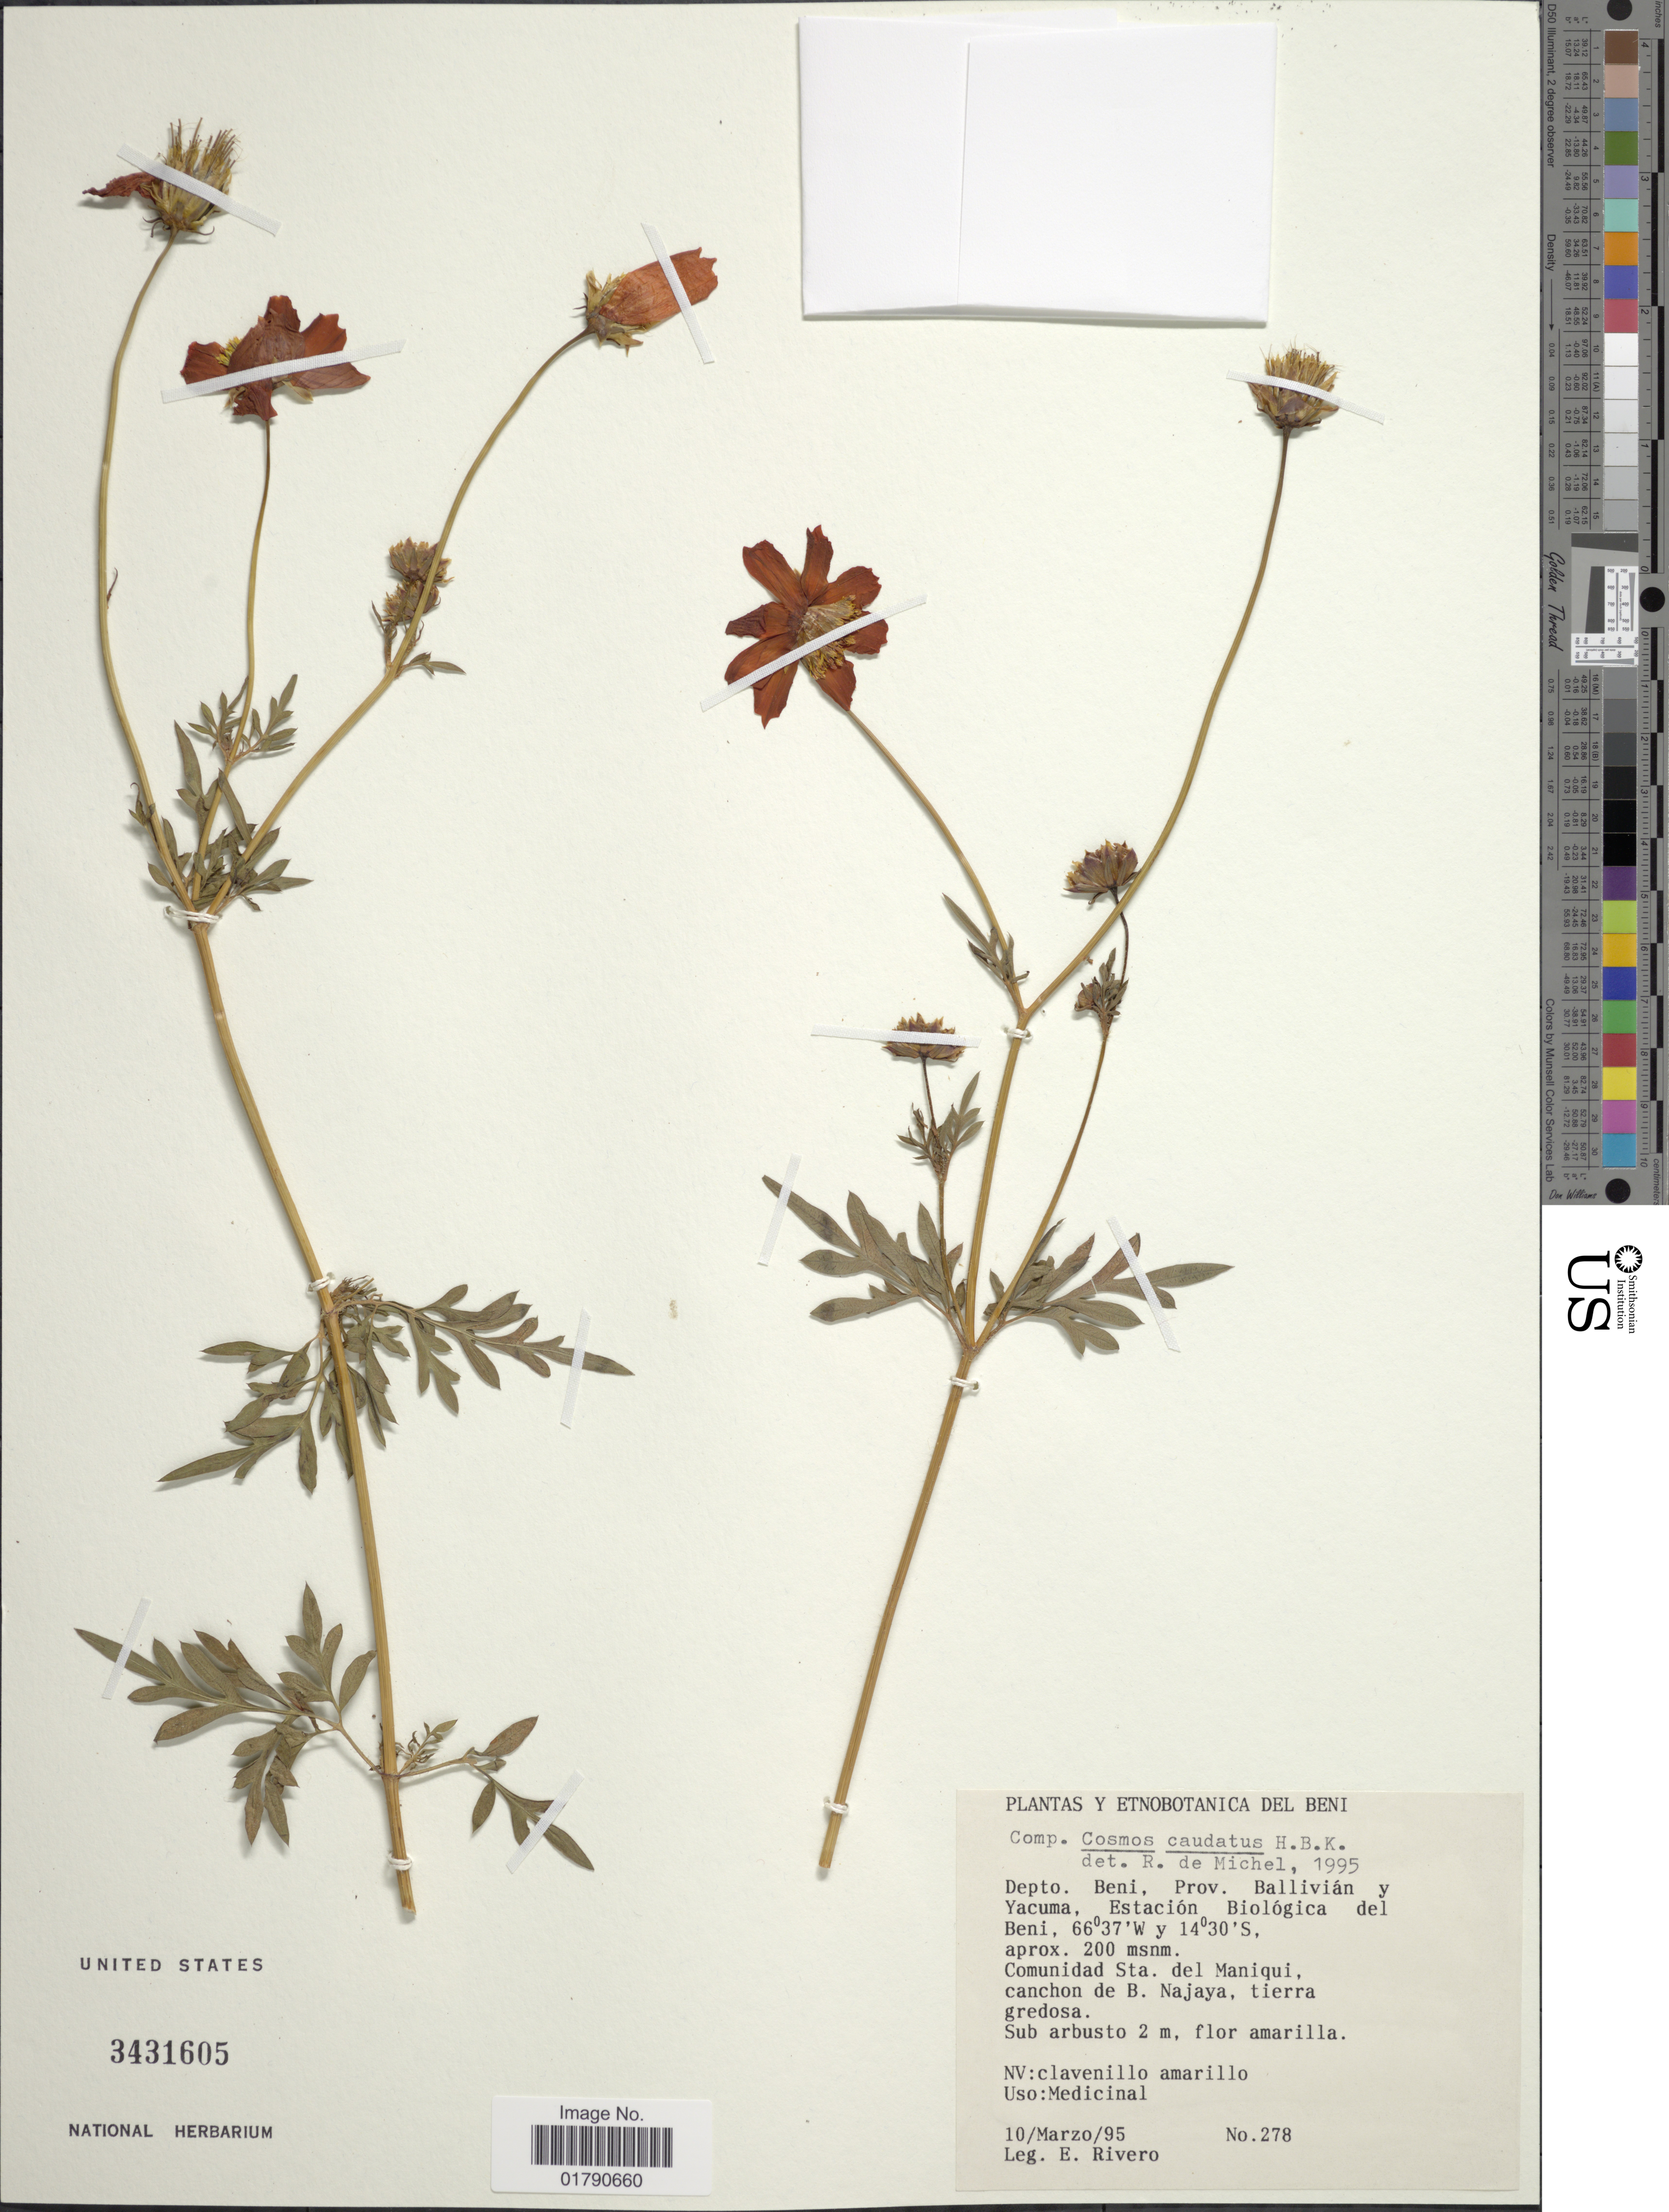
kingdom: Plantae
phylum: Tracheophyta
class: Magnoliopsida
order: Asterales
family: Asteraceae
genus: Cosmos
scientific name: Cosmos sulphureus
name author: Cav.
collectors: E. Rivero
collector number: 278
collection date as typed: Transcribed d/m/y: 10/3/95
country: Bolivia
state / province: Beni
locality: Prov. Ballivian y Yacuma, Estacion Biologica del Beni, Comunidad Sta. del Maniqui, canchon de B. Najaya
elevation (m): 200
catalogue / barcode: US 3431605